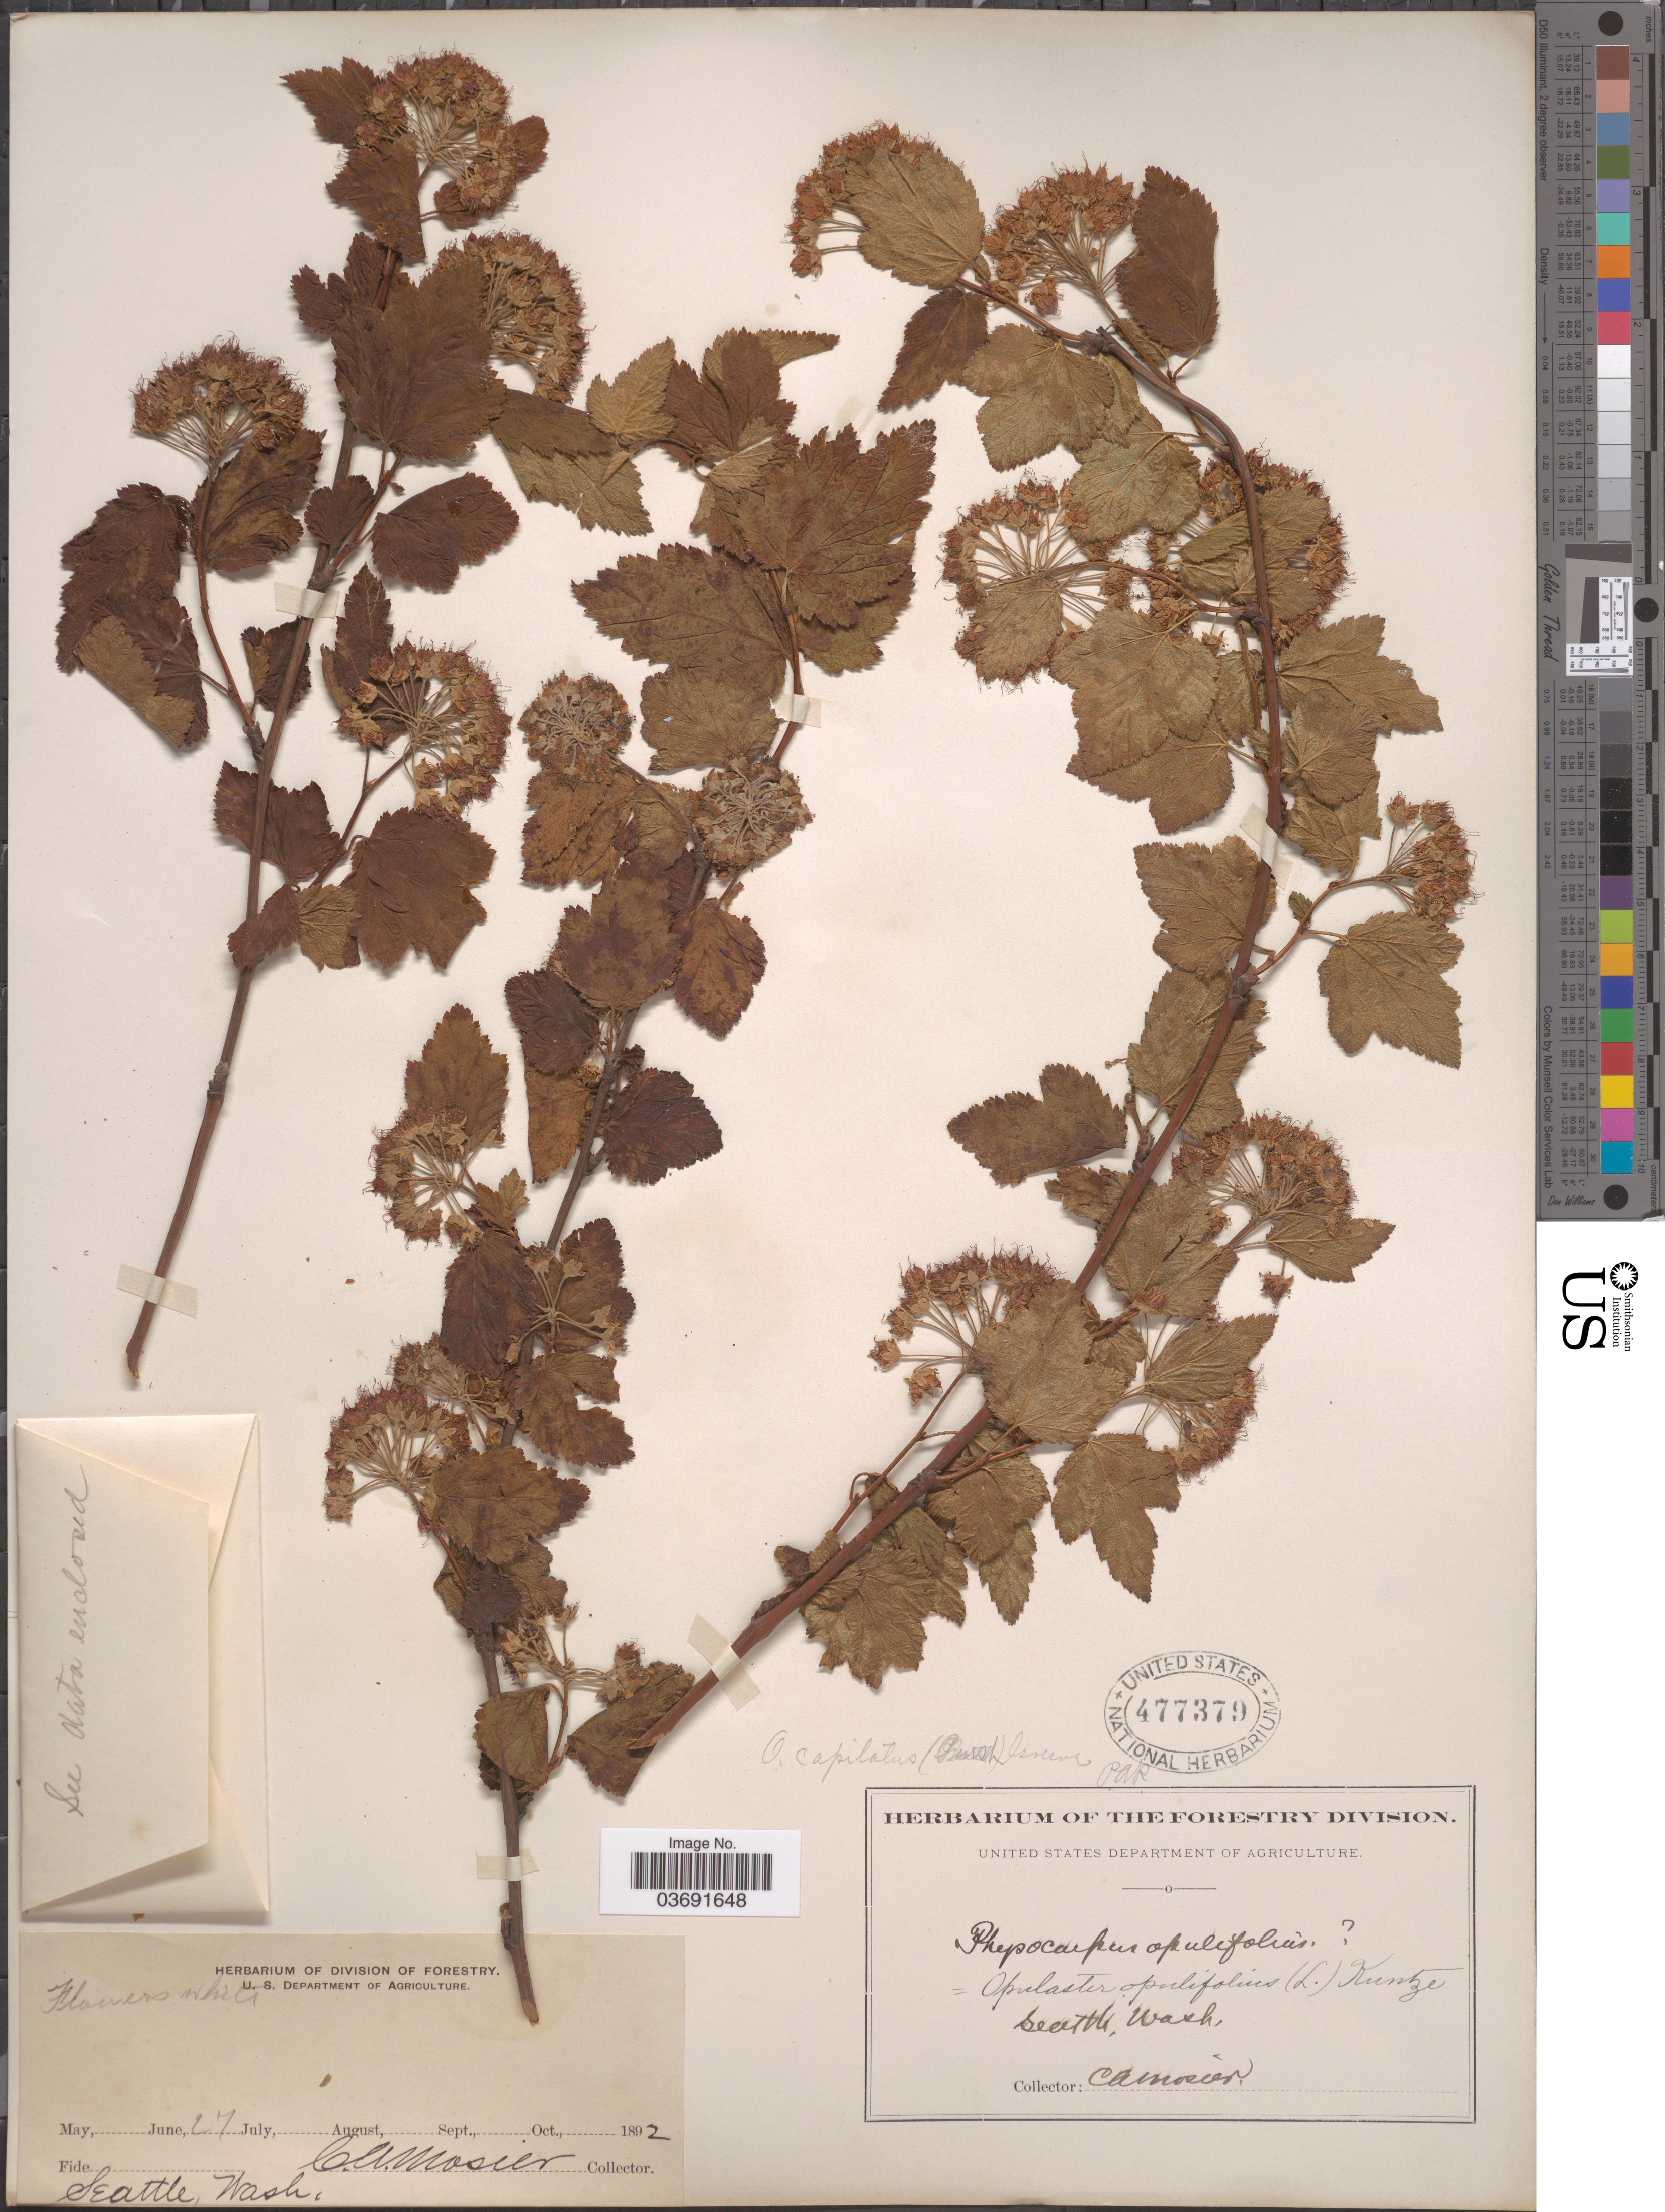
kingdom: Plantae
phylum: Tracheophyta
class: Magnoliopsida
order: Rosales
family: Rosaceae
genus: Physocarpus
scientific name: Physocarpus capitatus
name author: (Pursh) Kuntze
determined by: Strong, Mark T., (BOT), Smithsonian Institution - National Museum of Natural History (UNITED STATES)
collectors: C. A. Mosier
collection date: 1892-06-27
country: United States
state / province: Washington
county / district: King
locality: Seattle.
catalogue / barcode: US 477379